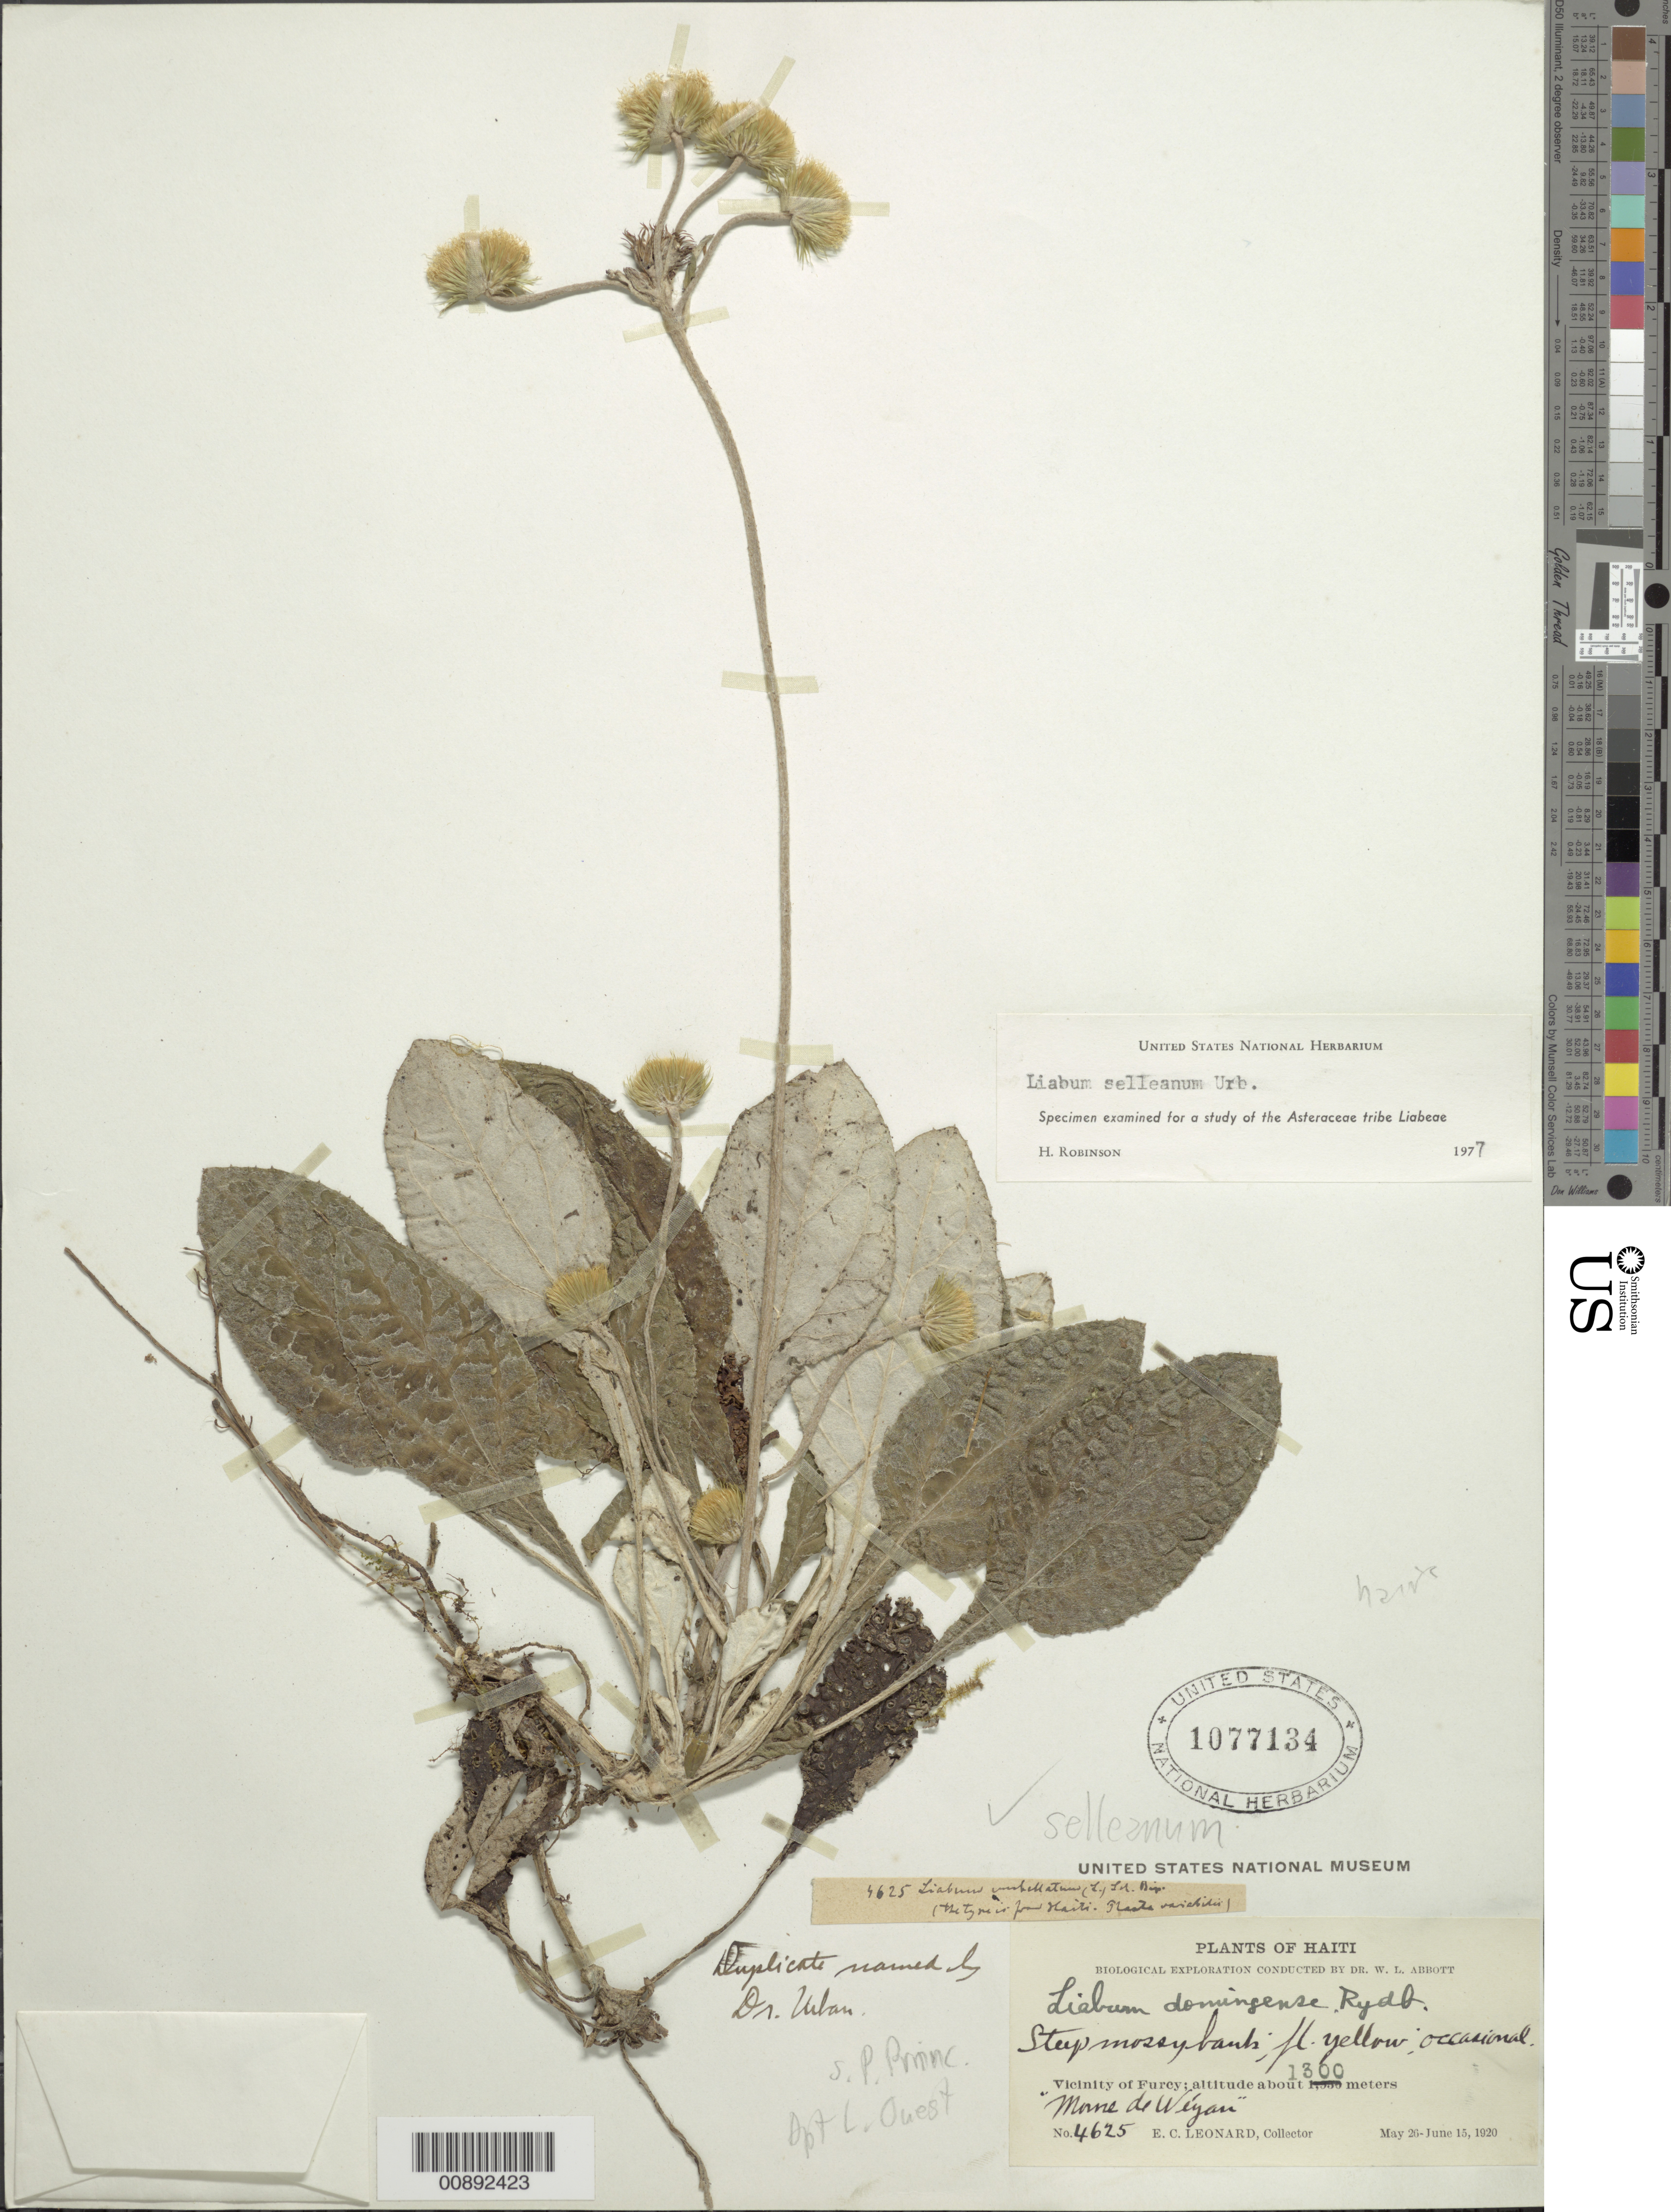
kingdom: Plantae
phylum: Tracheophyta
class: Magnoliopsida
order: Asterales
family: Asteraceae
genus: Liabum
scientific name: Liabum selleanum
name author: Urb.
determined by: Robinson, Harold E., (US)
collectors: E. C. Leonard & W. L. Abbott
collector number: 4625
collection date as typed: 26 May 1920 to 15 June 1920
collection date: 1920-05-26/1920-06-15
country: Haiti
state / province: De L'ouest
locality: Furcy vicinity, Monne de Weyan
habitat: Steep mossy banks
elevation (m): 1300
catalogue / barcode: US 1077134